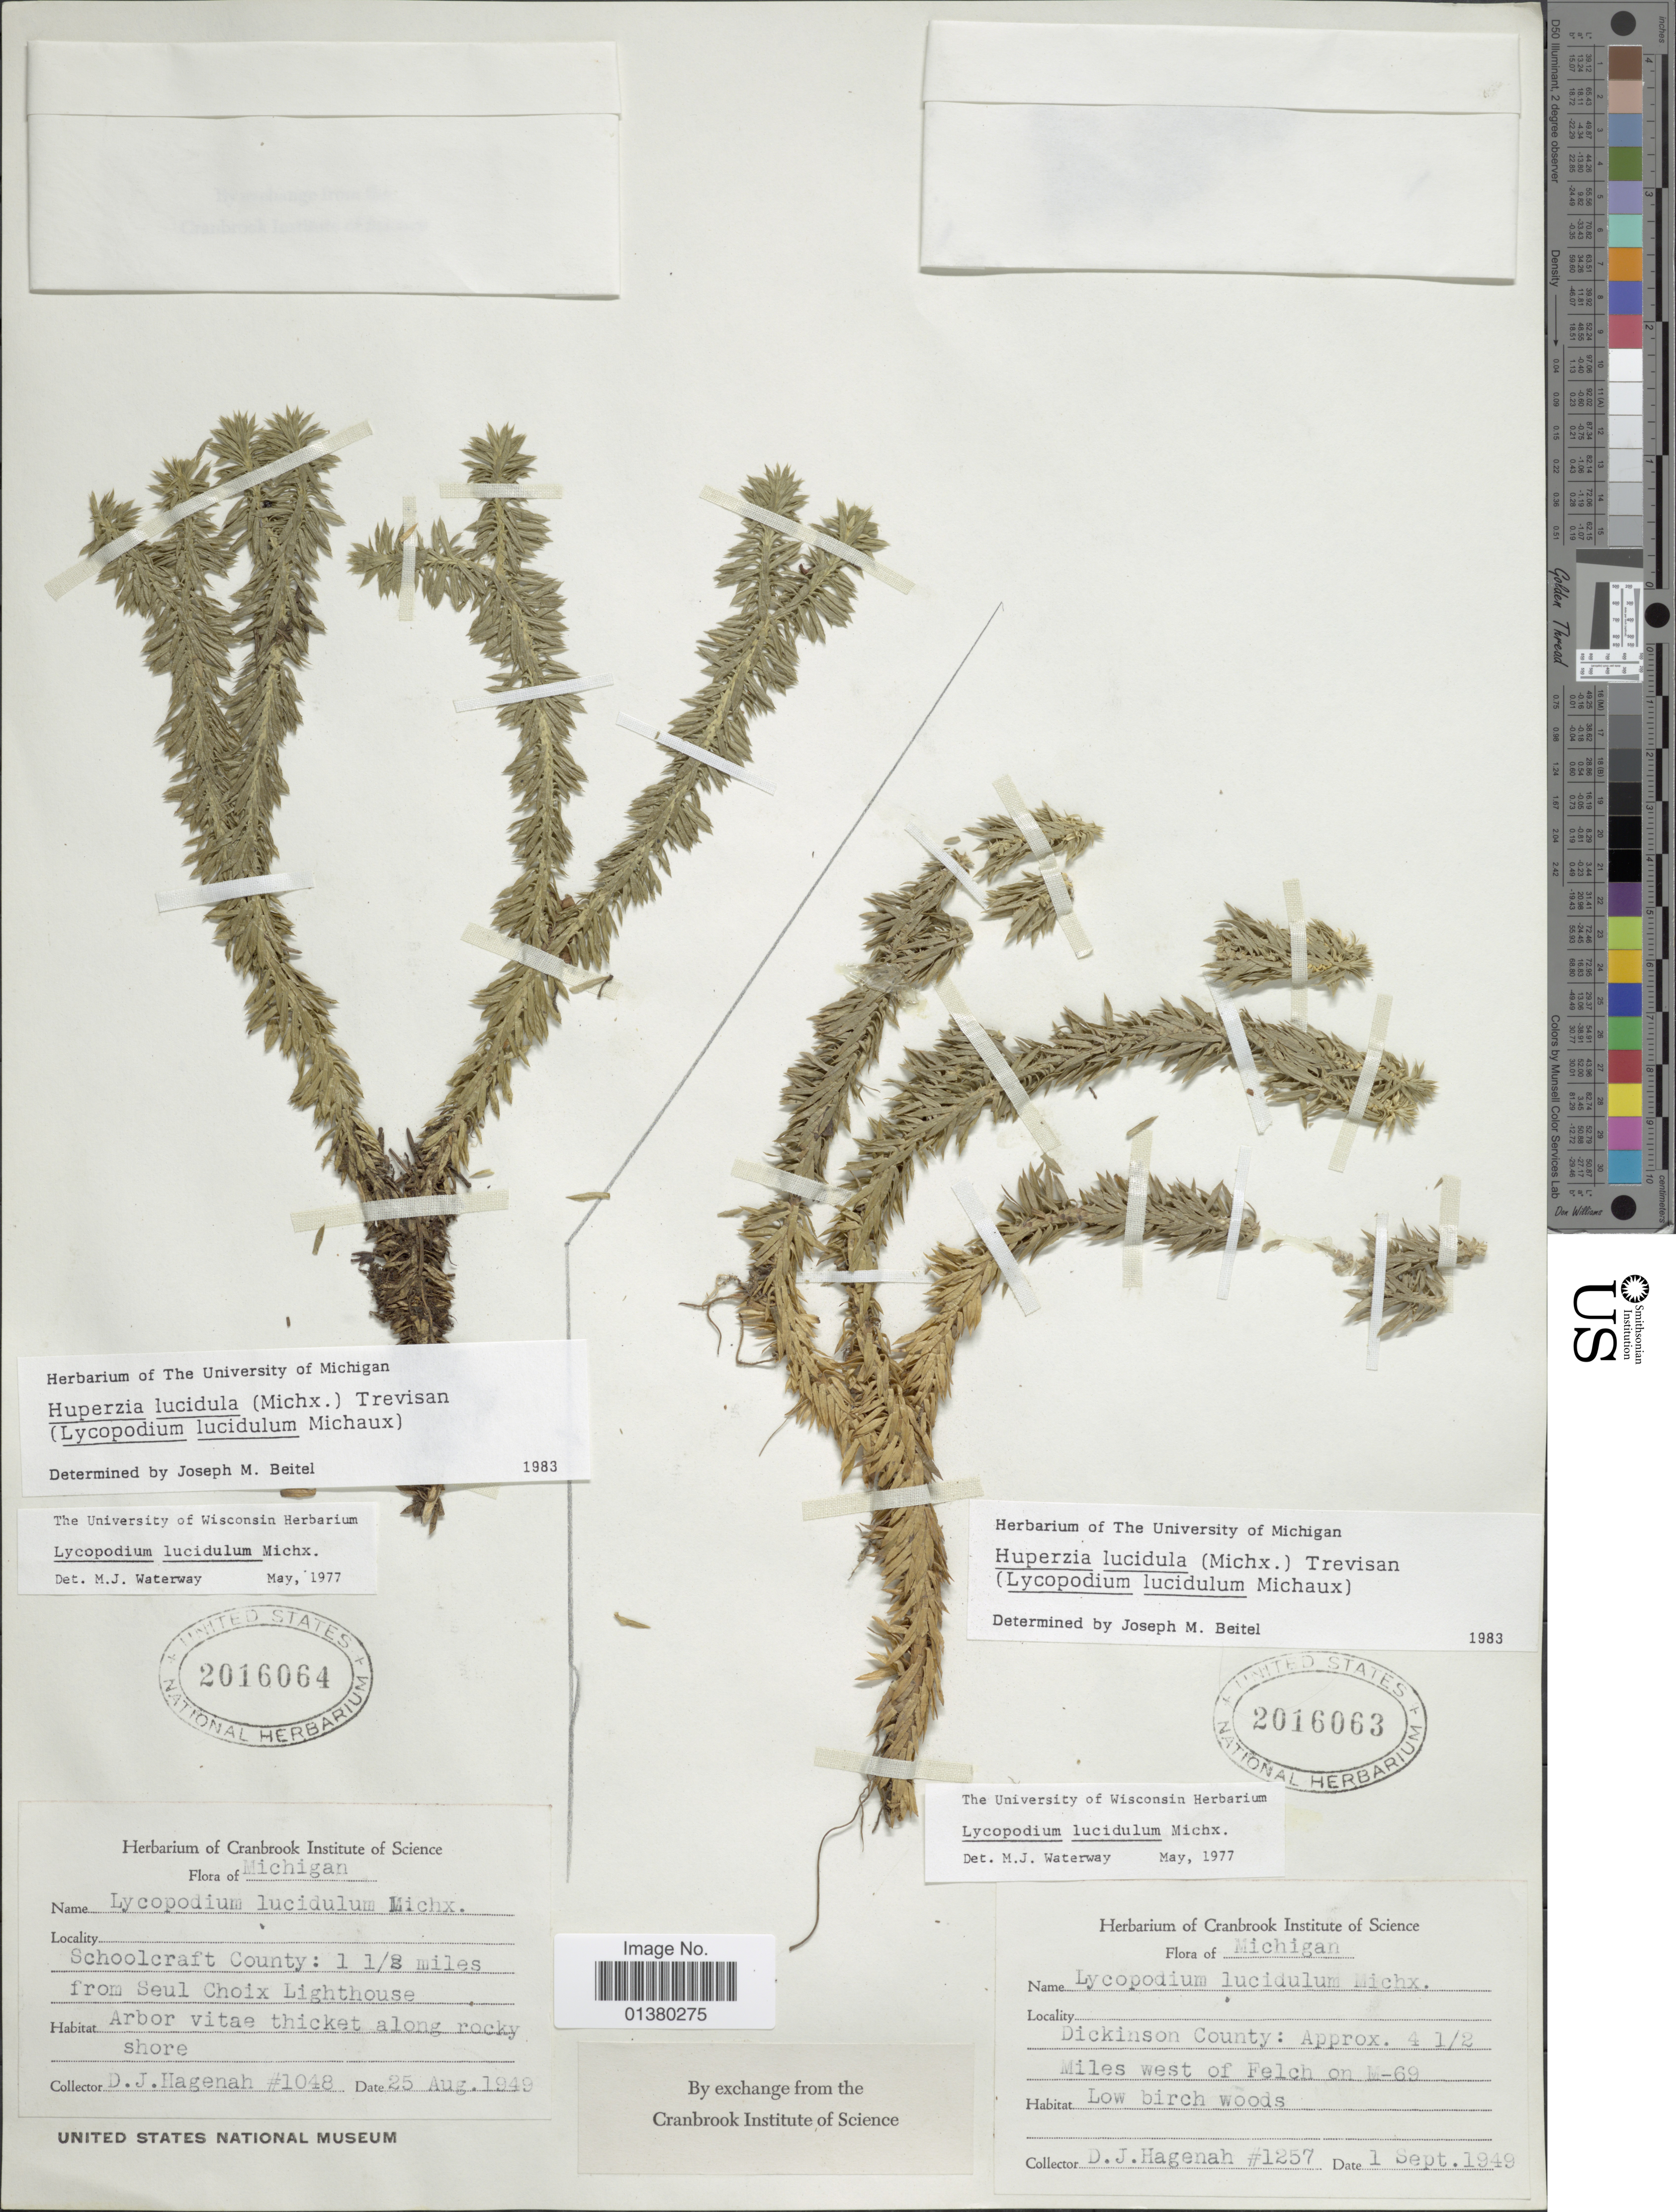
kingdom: Plantae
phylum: Tracheophyta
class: Lycopodiopsida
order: Lycopodiales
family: Lycopodiaceae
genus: Huperzia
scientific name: Huperzia lucidula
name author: (Michx.) Trevis.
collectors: D. Hagenah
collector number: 1257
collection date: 1949-09-01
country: United States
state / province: Michigan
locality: Dickinson County: Approx 4½ Miles west of Felch on M-69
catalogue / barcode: US 2016063-2